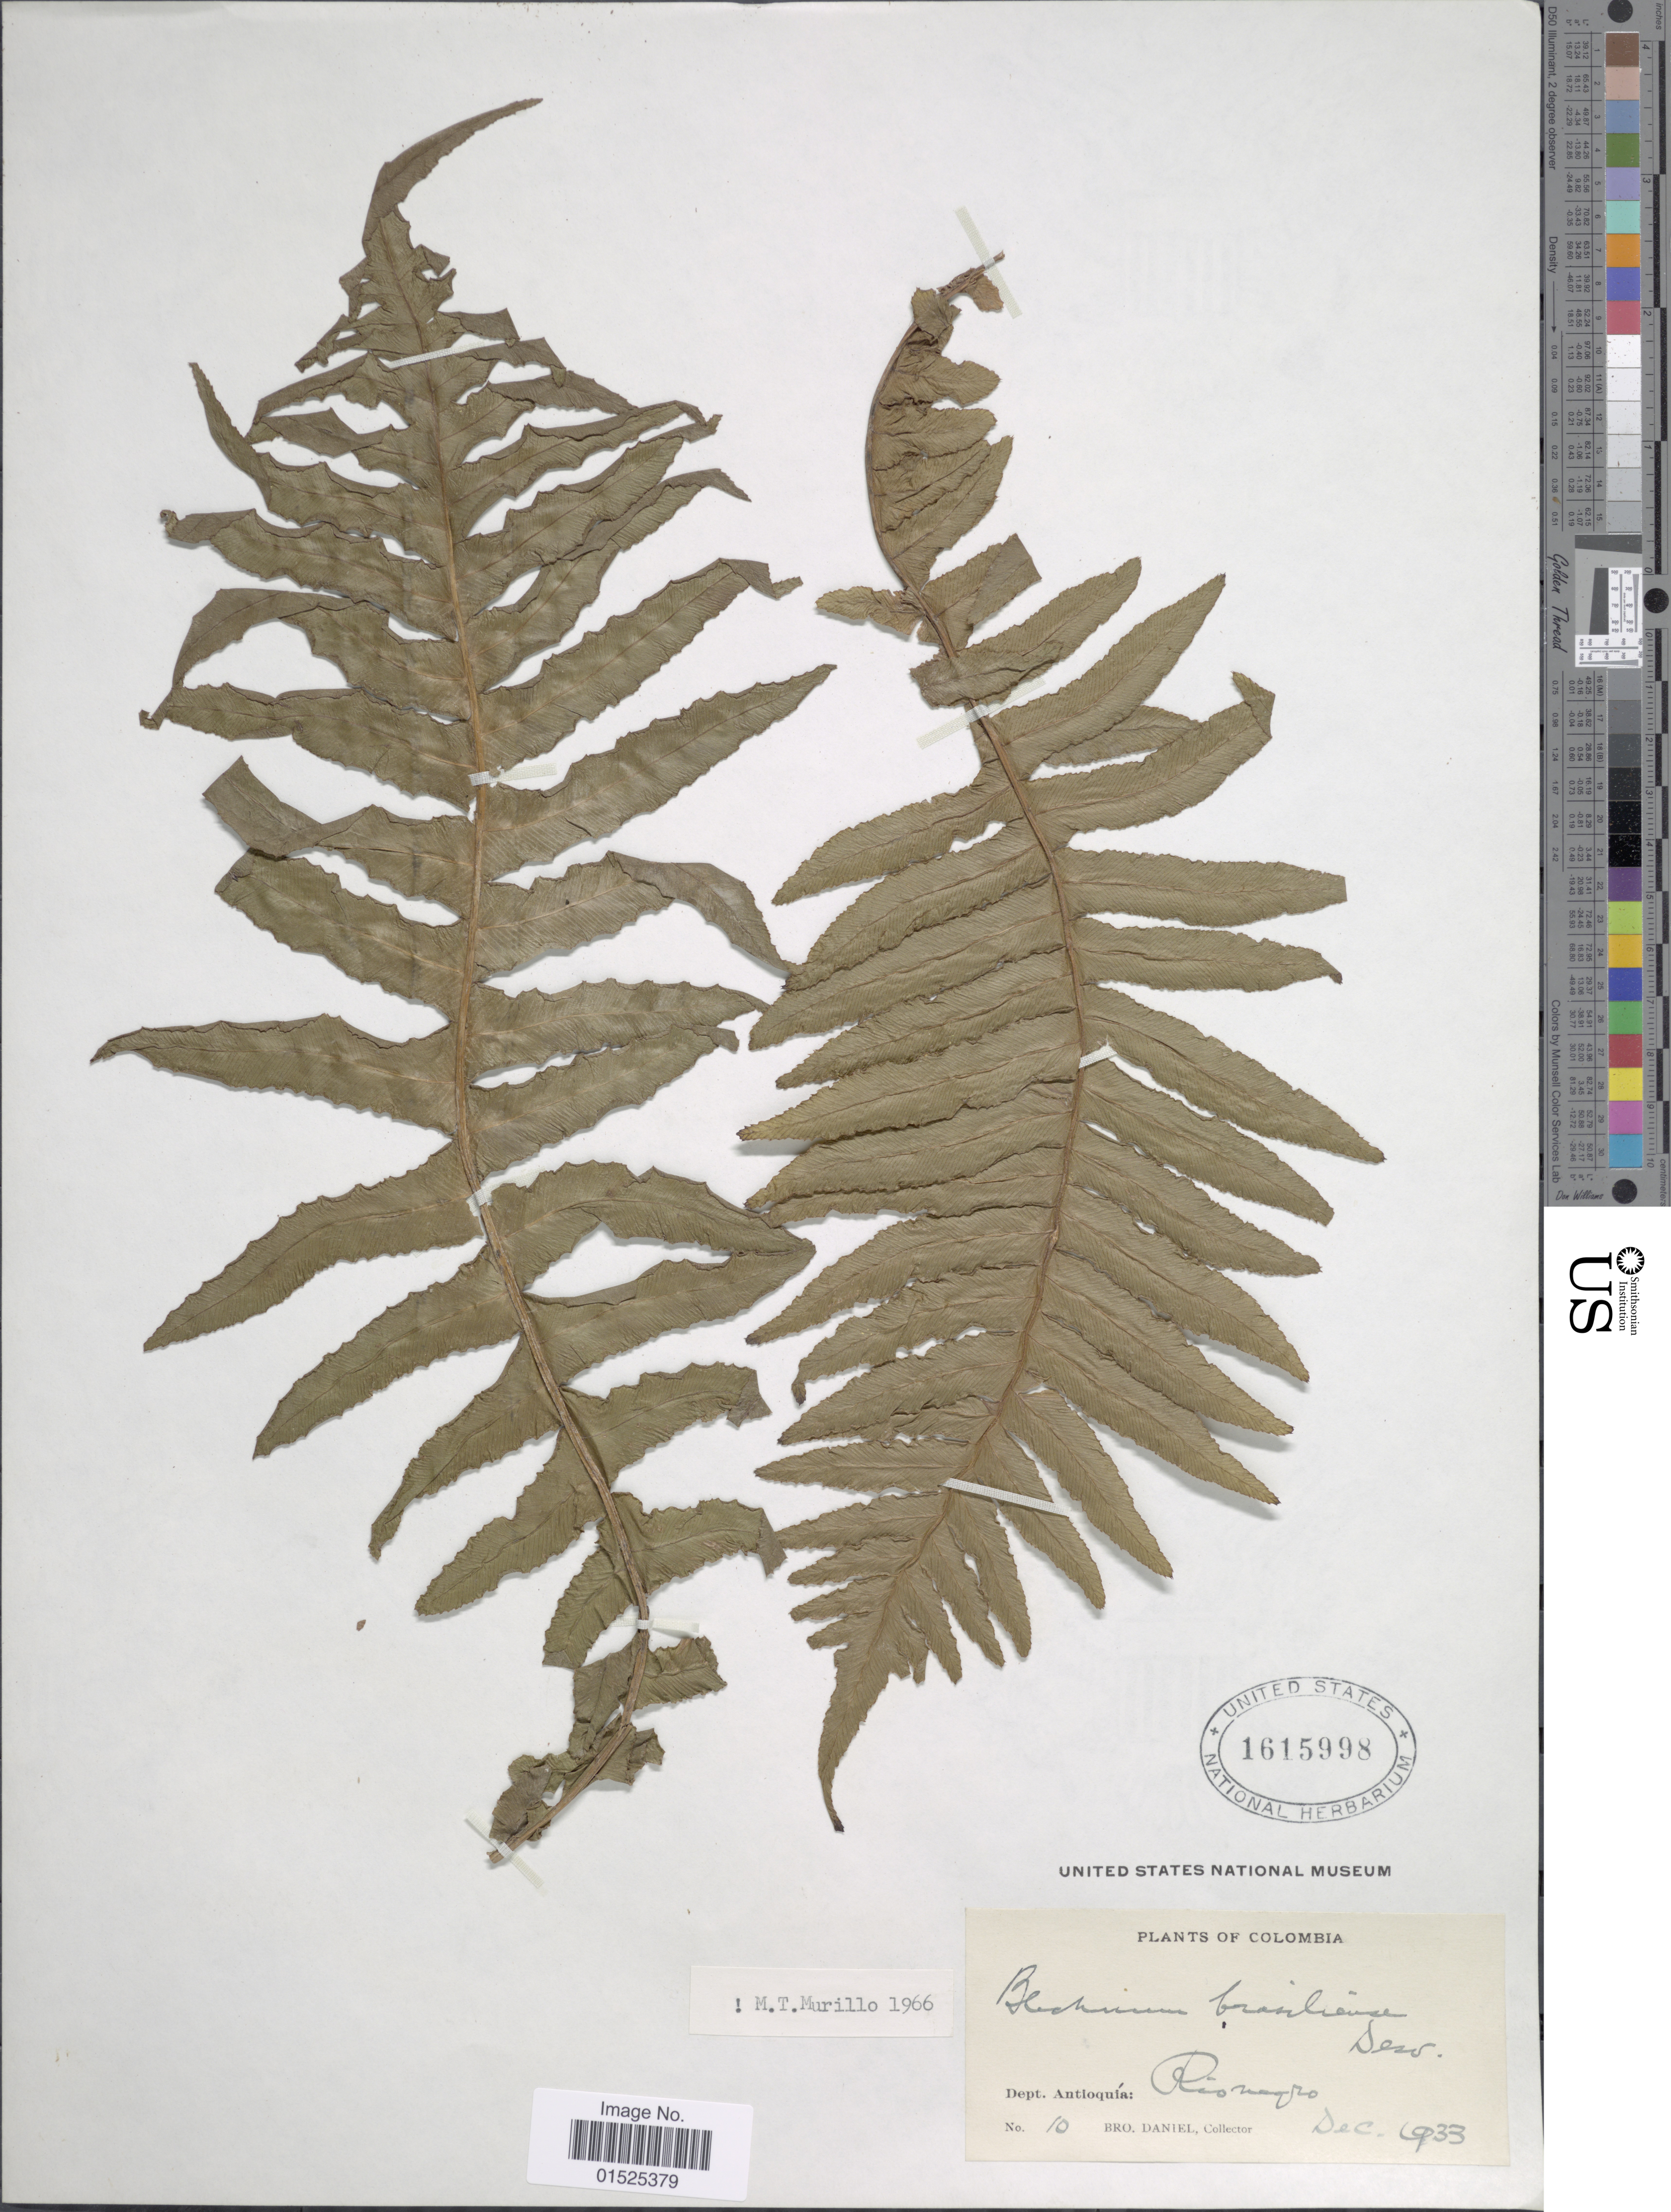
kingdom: Plantae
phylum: Tracheophyta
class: Polypodiopsida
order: Polypodiales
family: Blechnaceae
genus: Blechnum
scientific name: Blechnum brasiliense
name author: Desv.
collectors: Bro. Daniel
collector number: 10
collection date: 1933-12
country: Colombia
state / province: Antioquia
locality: Rio Negro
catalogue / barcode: US 1615998